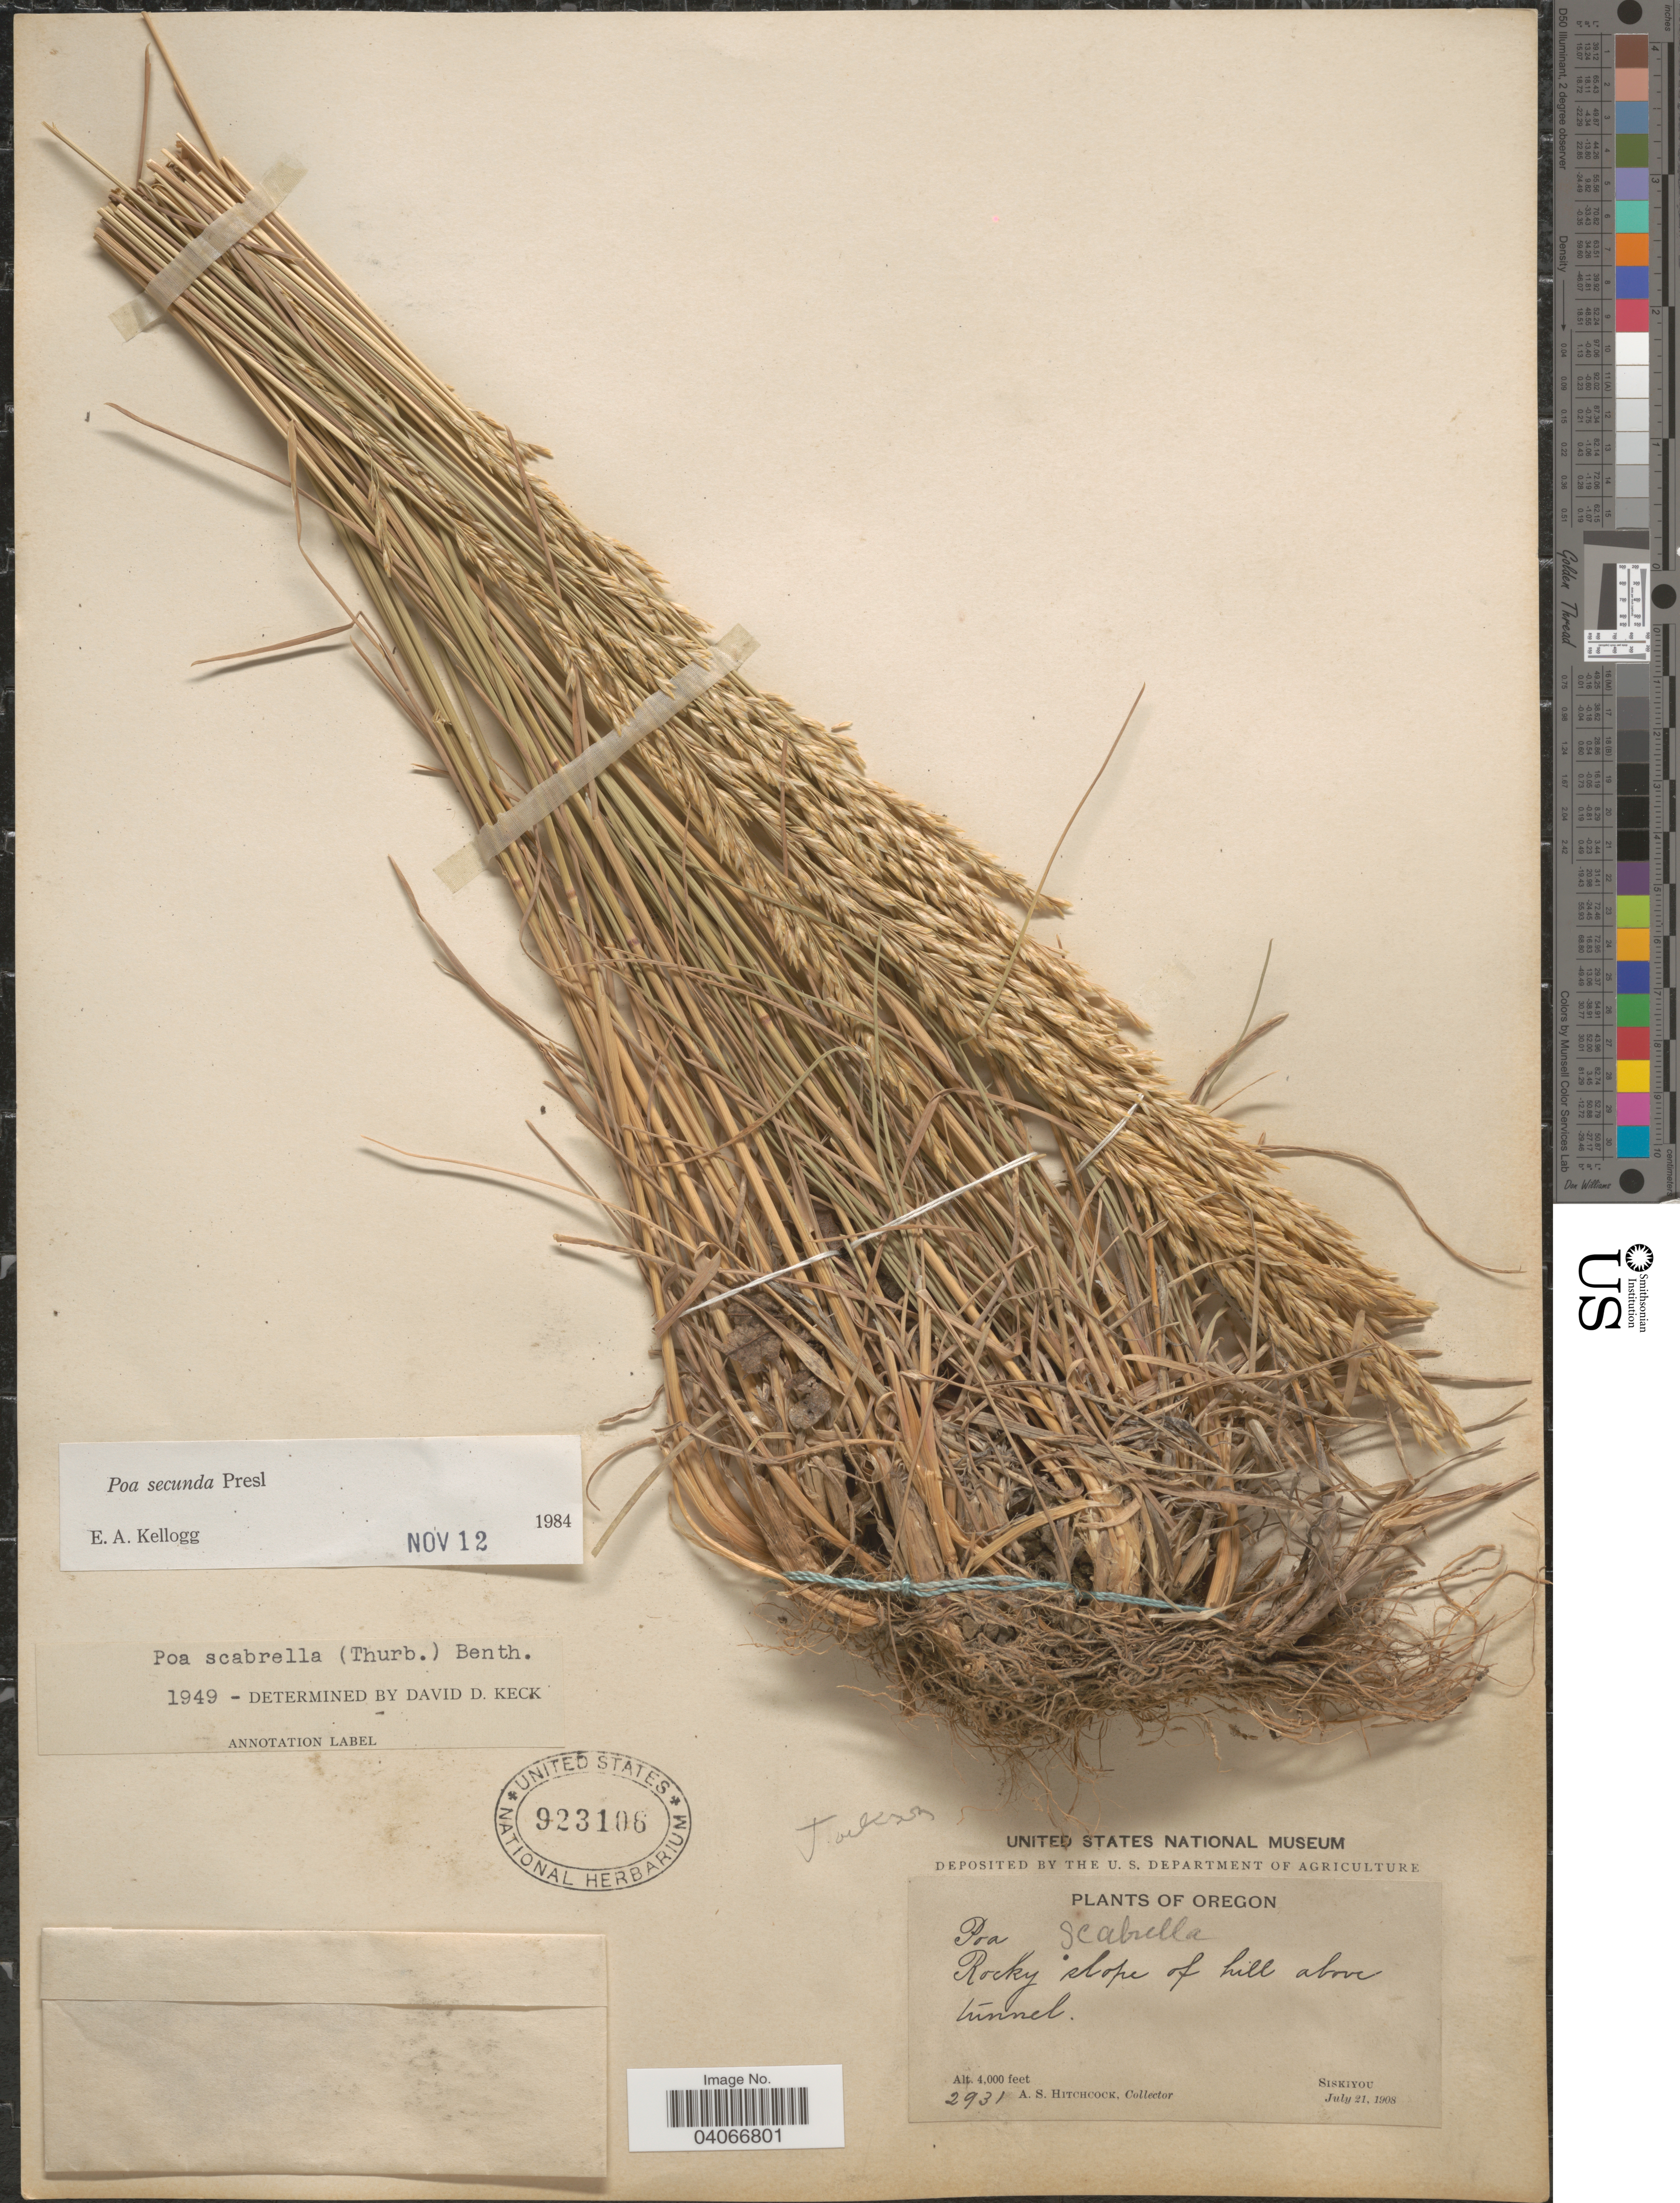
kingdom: Plantae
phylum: Tracheophyta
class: Liliopsida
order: Poales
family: Poaceae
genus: Poa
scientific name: Poa secunda subsp. secunda var. scabrella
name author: (Thurb.) Soreng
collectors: A. S. Hitchcock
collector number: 2931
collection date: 1908-07-21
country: United States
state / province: Oregon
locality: Rocky slope of hill above tunnel. Siskiyou.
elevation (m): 1219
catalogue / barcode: US 923106